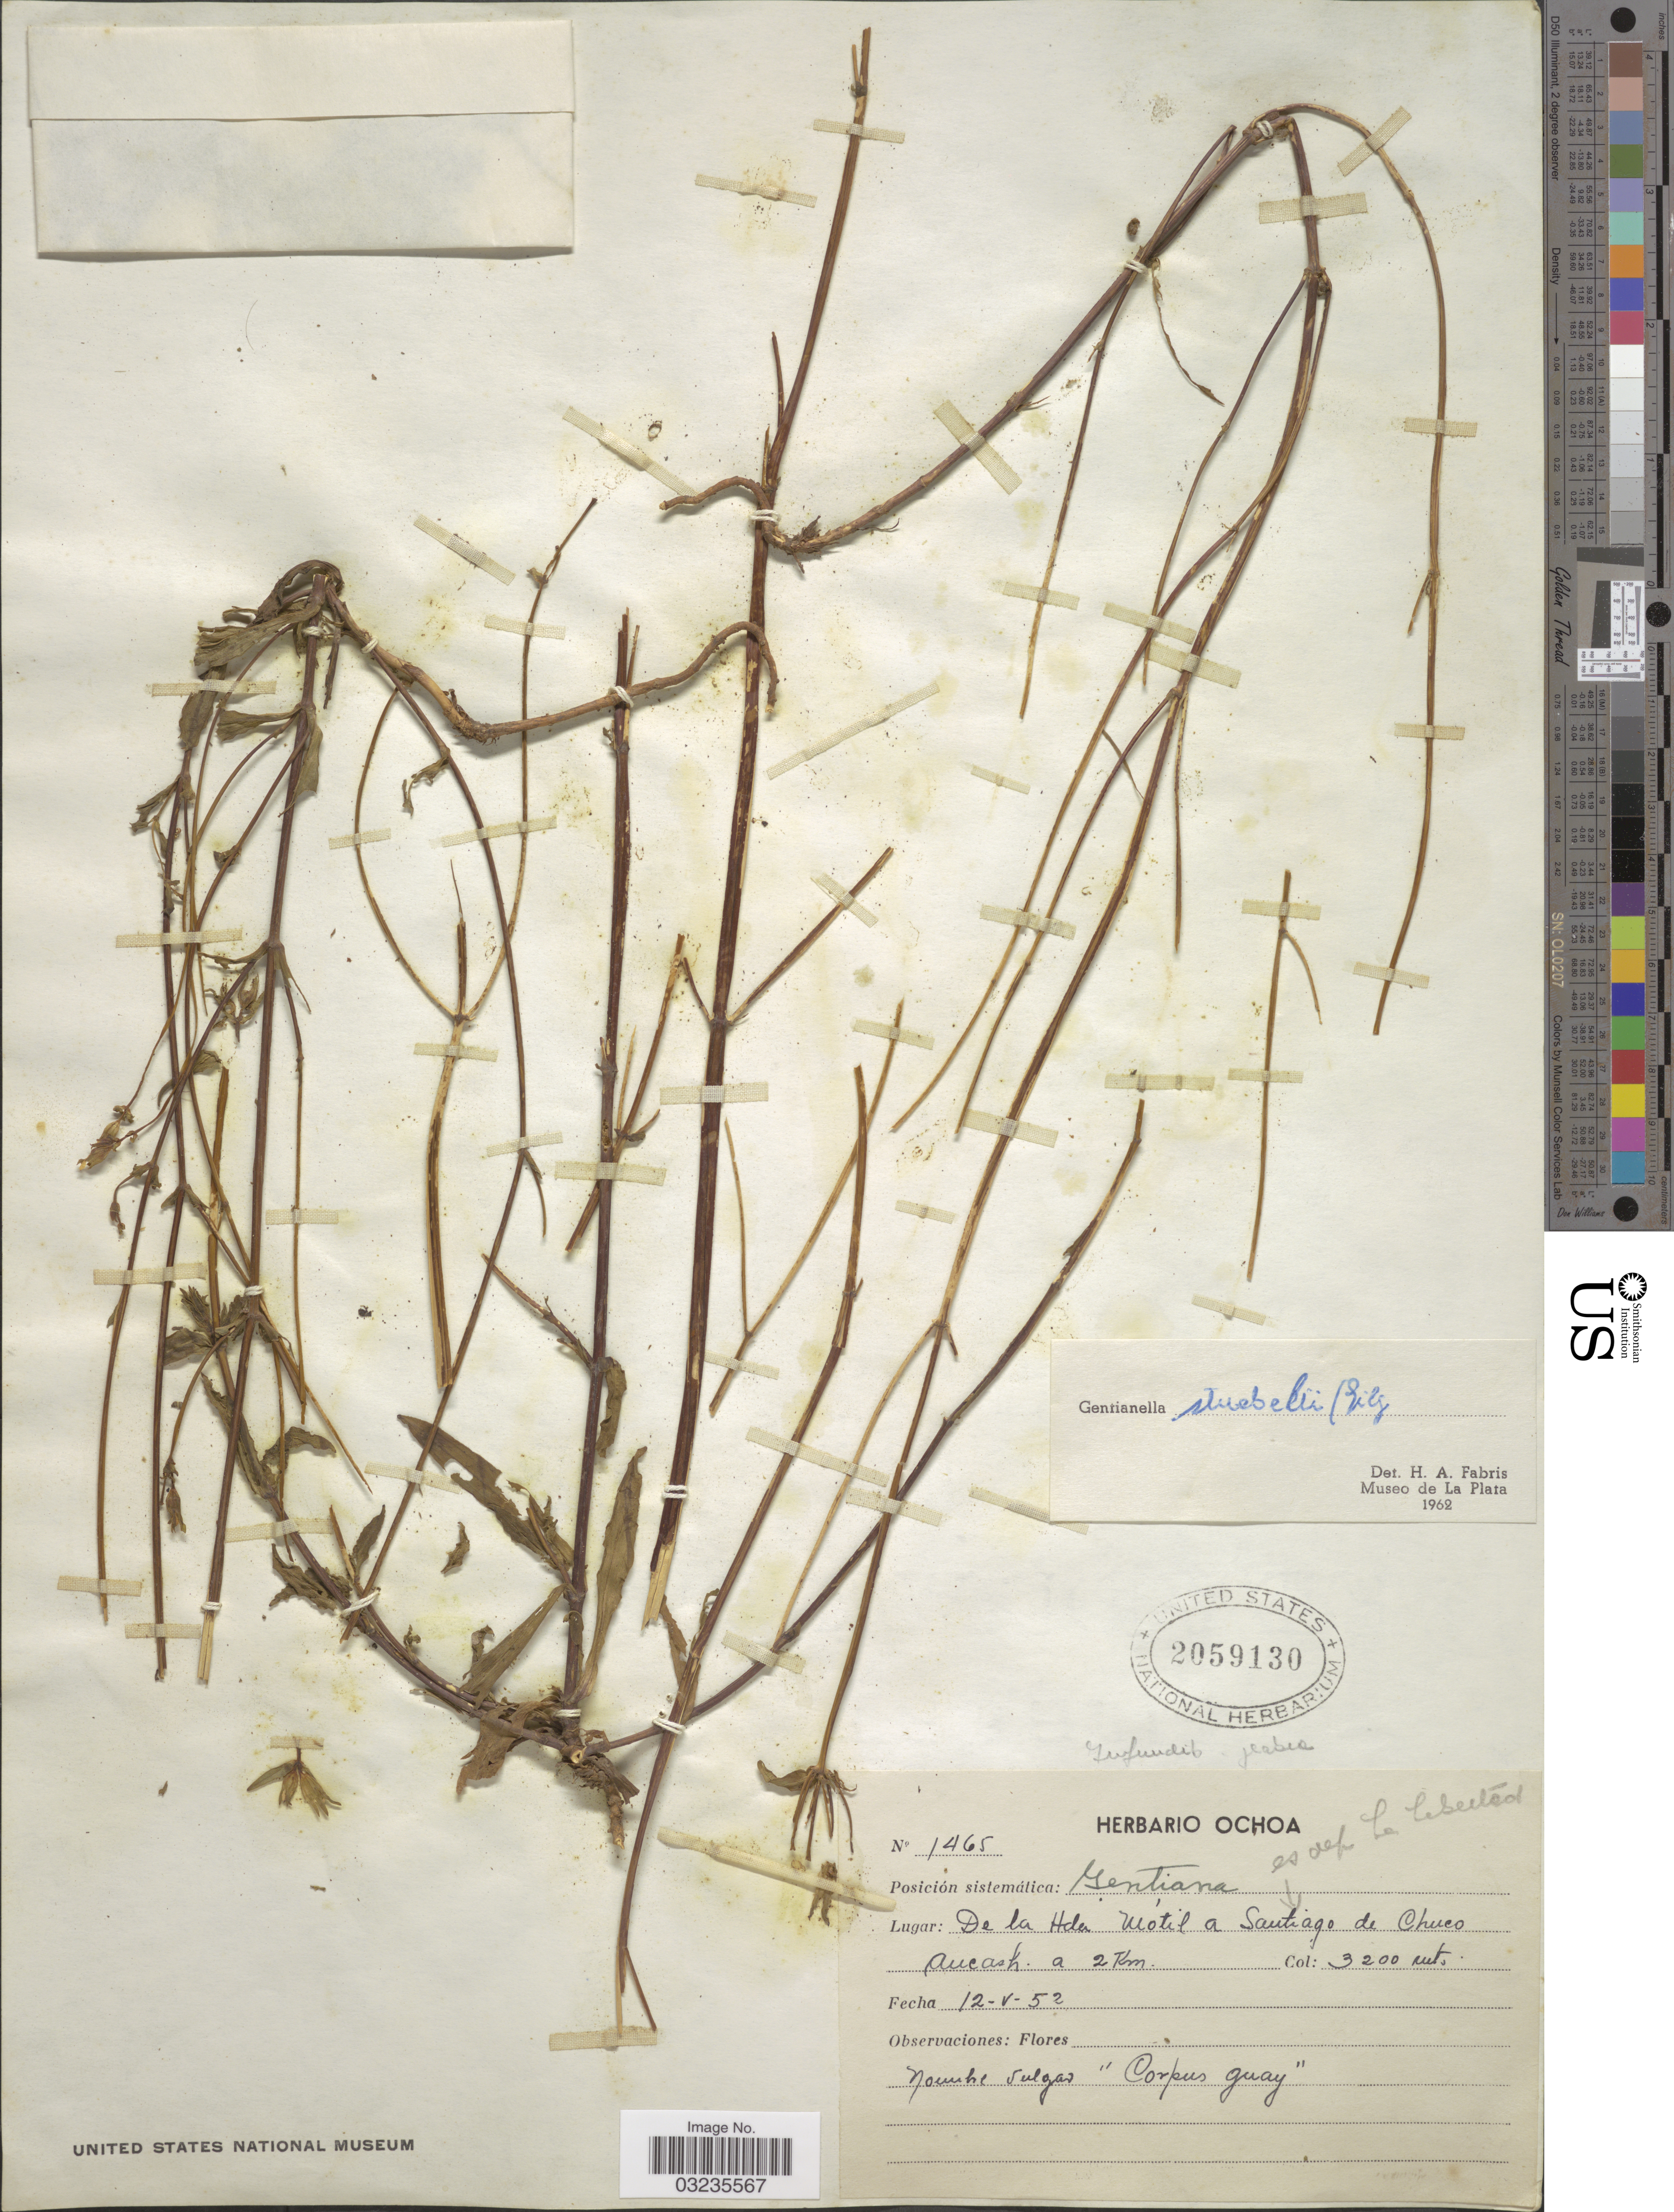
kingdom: Plantae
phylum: Tracheophyta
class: Magnoliopsida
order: Gentianales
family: Gentianaceae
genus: Gentiana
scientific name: Gentiana stuebelii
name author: Gilg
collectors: ex herb. Ochoa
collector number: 1465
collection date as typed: Transcribed d/m/y: 12/5/52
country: Peru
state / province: La Libertad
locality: De la Hda Motil a Santiago de Chuco Ancash. a 2 Km. Es dep La Libertad.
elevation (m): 3200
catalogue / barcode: US 2059130